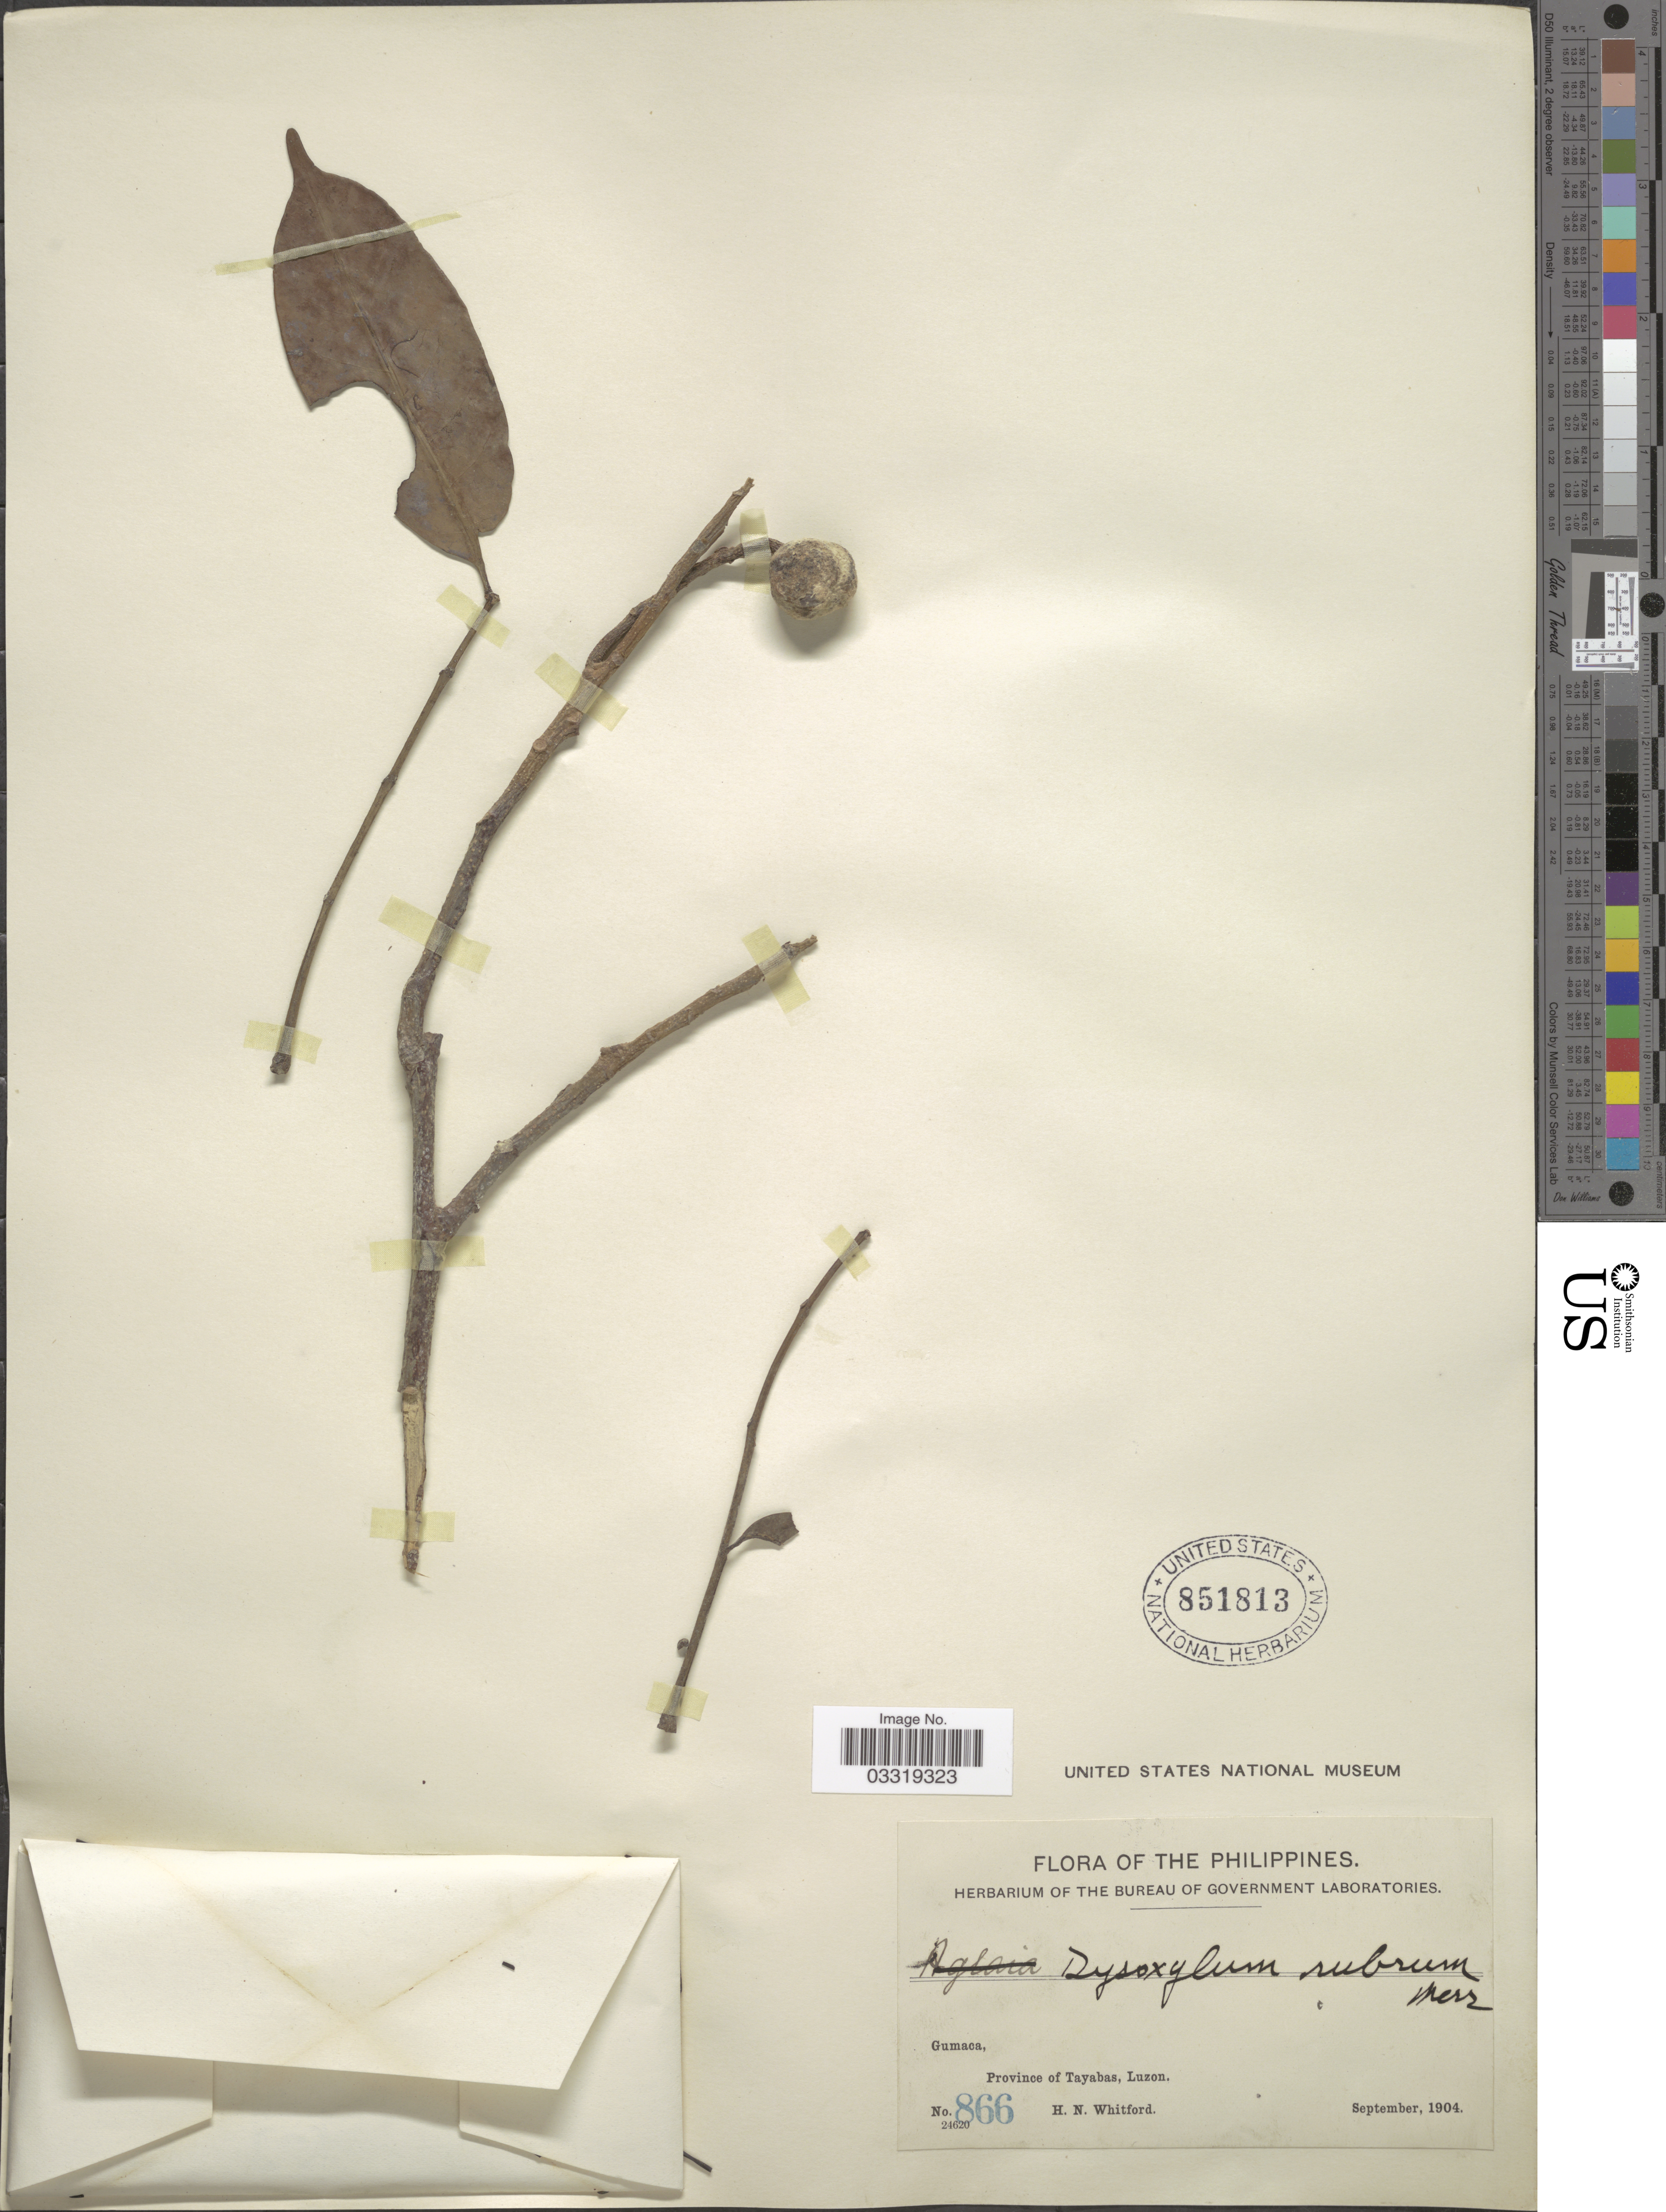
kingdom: Plantae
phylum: Tracheophyta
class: Magnoliopsida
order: Sapindales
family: Meliaceae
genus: Goniocheton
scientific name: Goniocheton arborescens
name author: Blume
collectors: H. N. Whitford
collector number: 866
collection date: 1904-09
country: Philippines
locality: Gumaca, Province of Tayabas, Luzon.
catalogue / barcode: US 851813